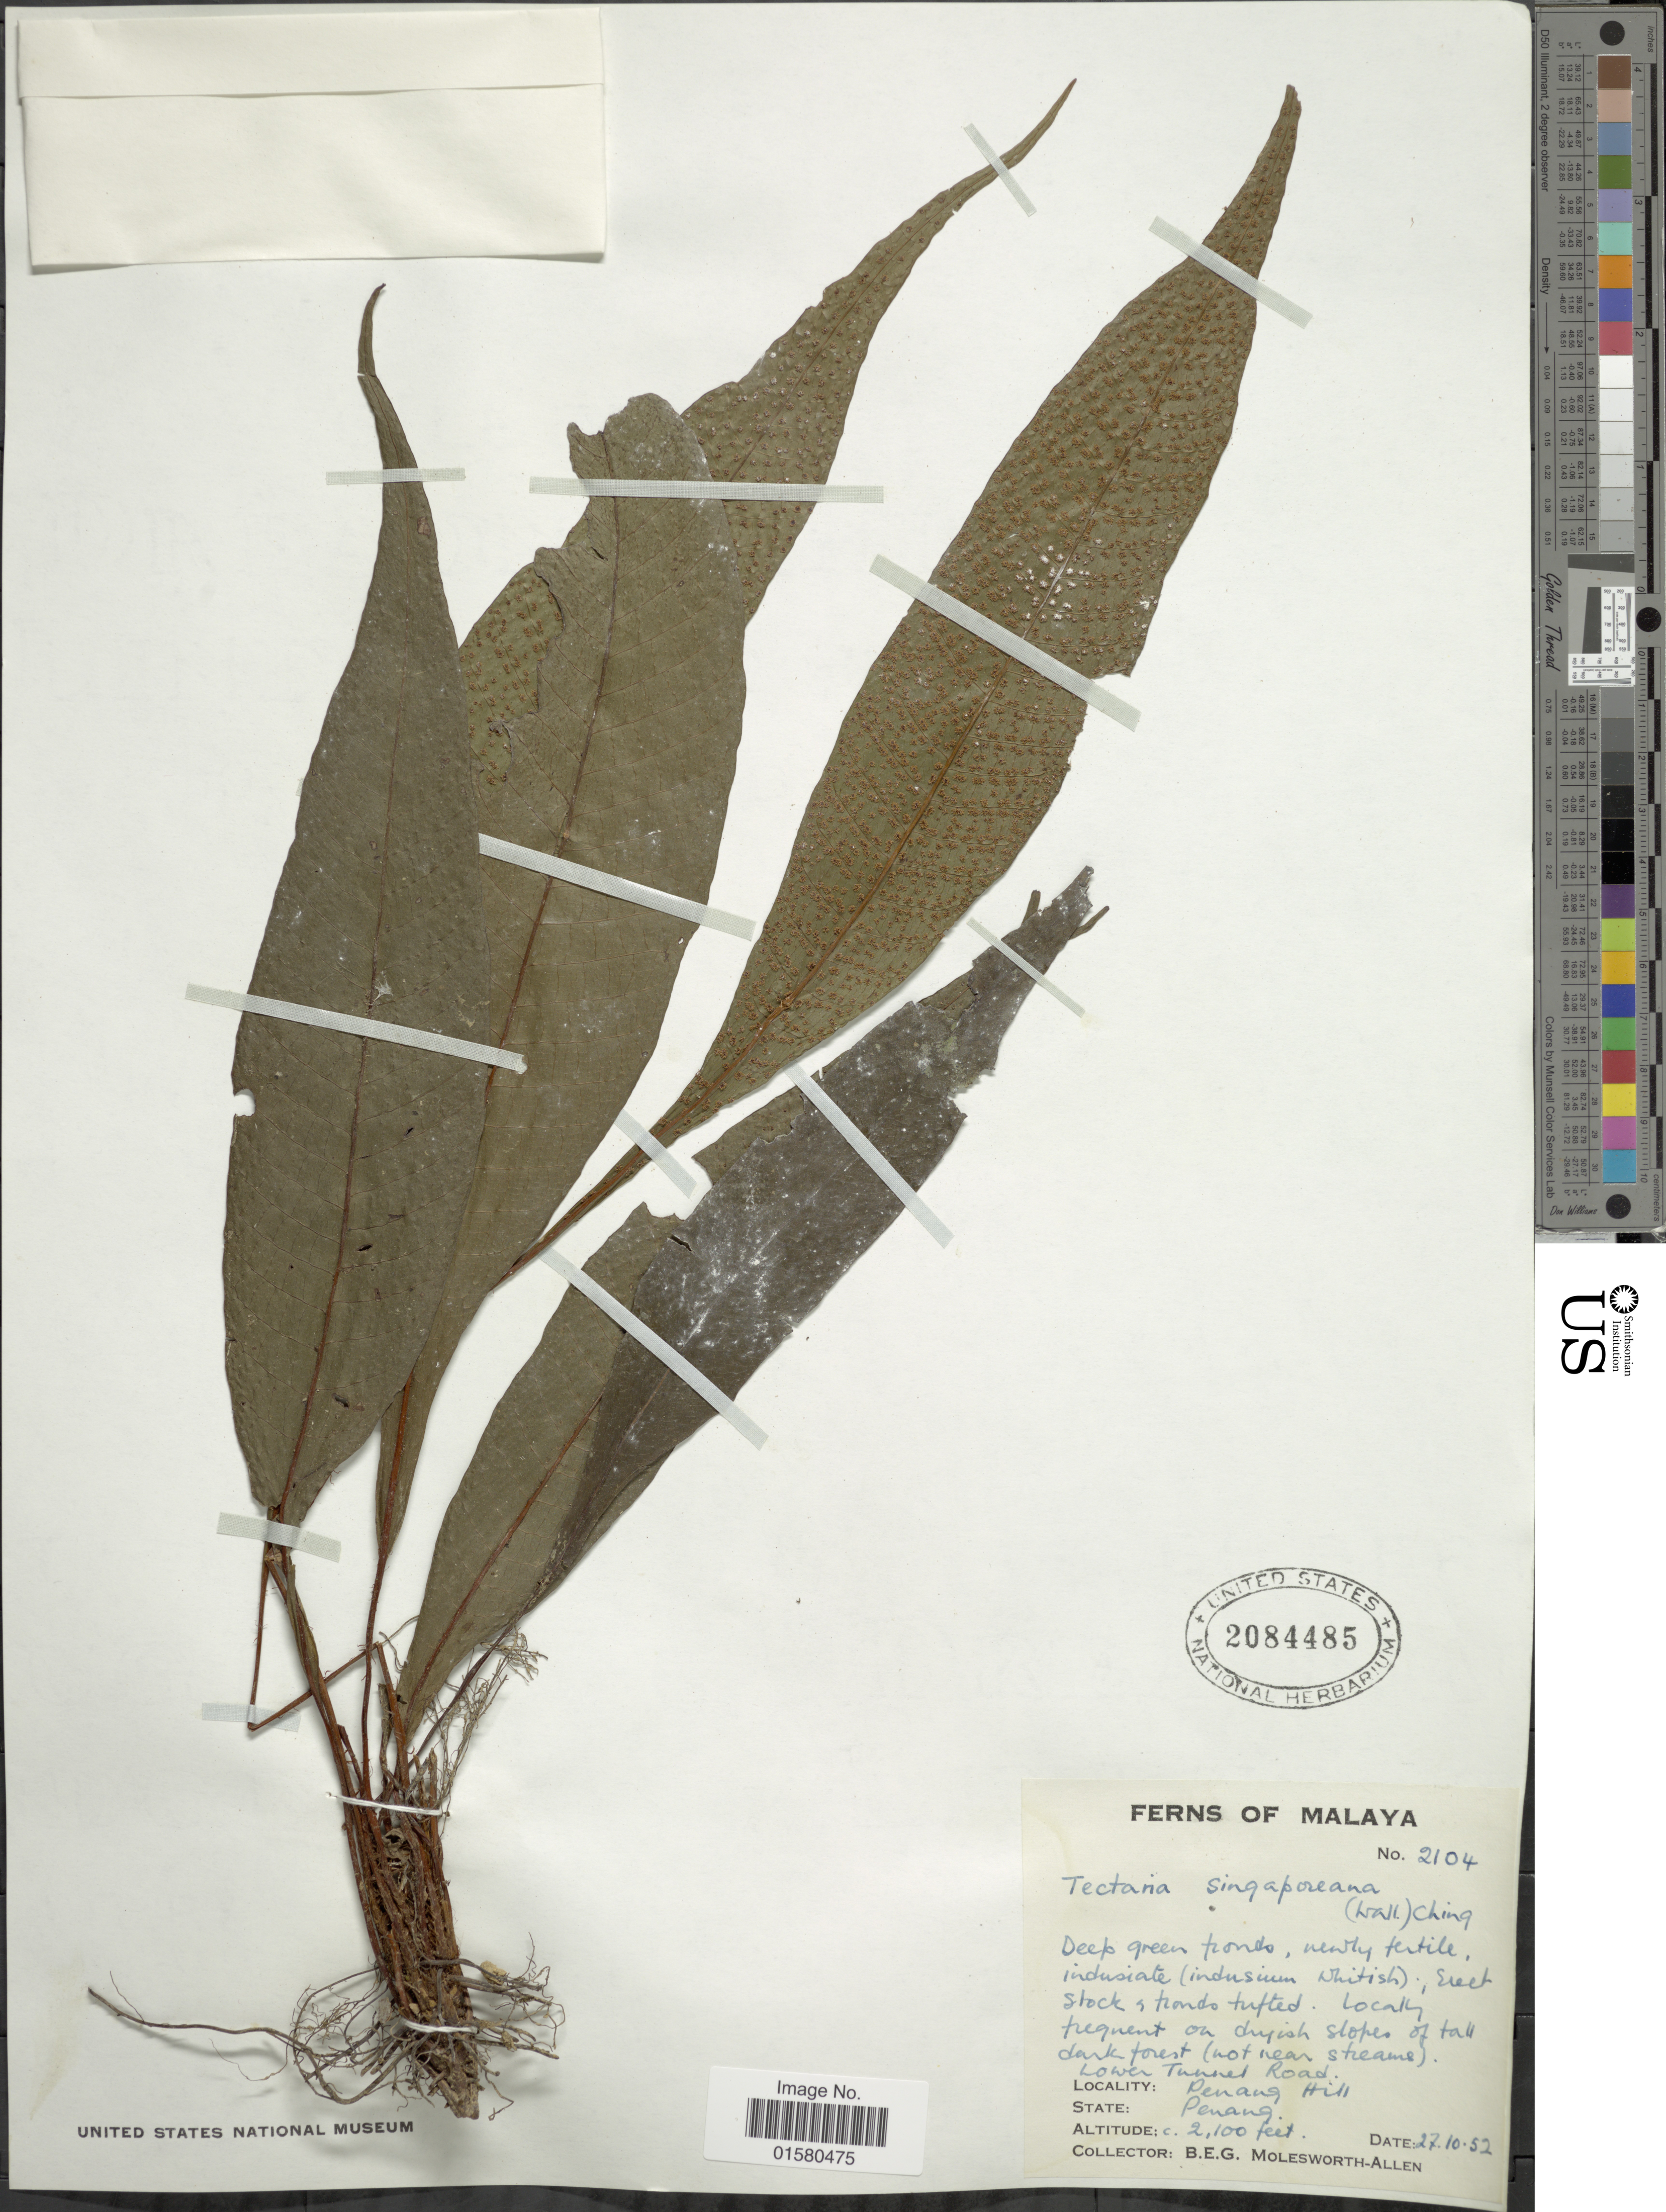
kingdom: Plantae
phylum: Tracheophyta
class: Polypodiopsida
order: Polypodiales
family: Tectariaceae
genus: Tectaria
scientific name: Tectaria singaporeana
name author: (Wall. ex Hook. & Grev.) Copel.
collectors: B. E. G. Molesworth-Allen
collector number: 2104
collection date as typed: Transcribed d/m/y: 27/10/52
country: Malaysia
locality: Malaya, frequent on dryish Slopes of tall dark forest (not near a stream) lower tunnel road. Penang Hill, Penang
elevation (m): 640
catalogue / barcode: US 2084485